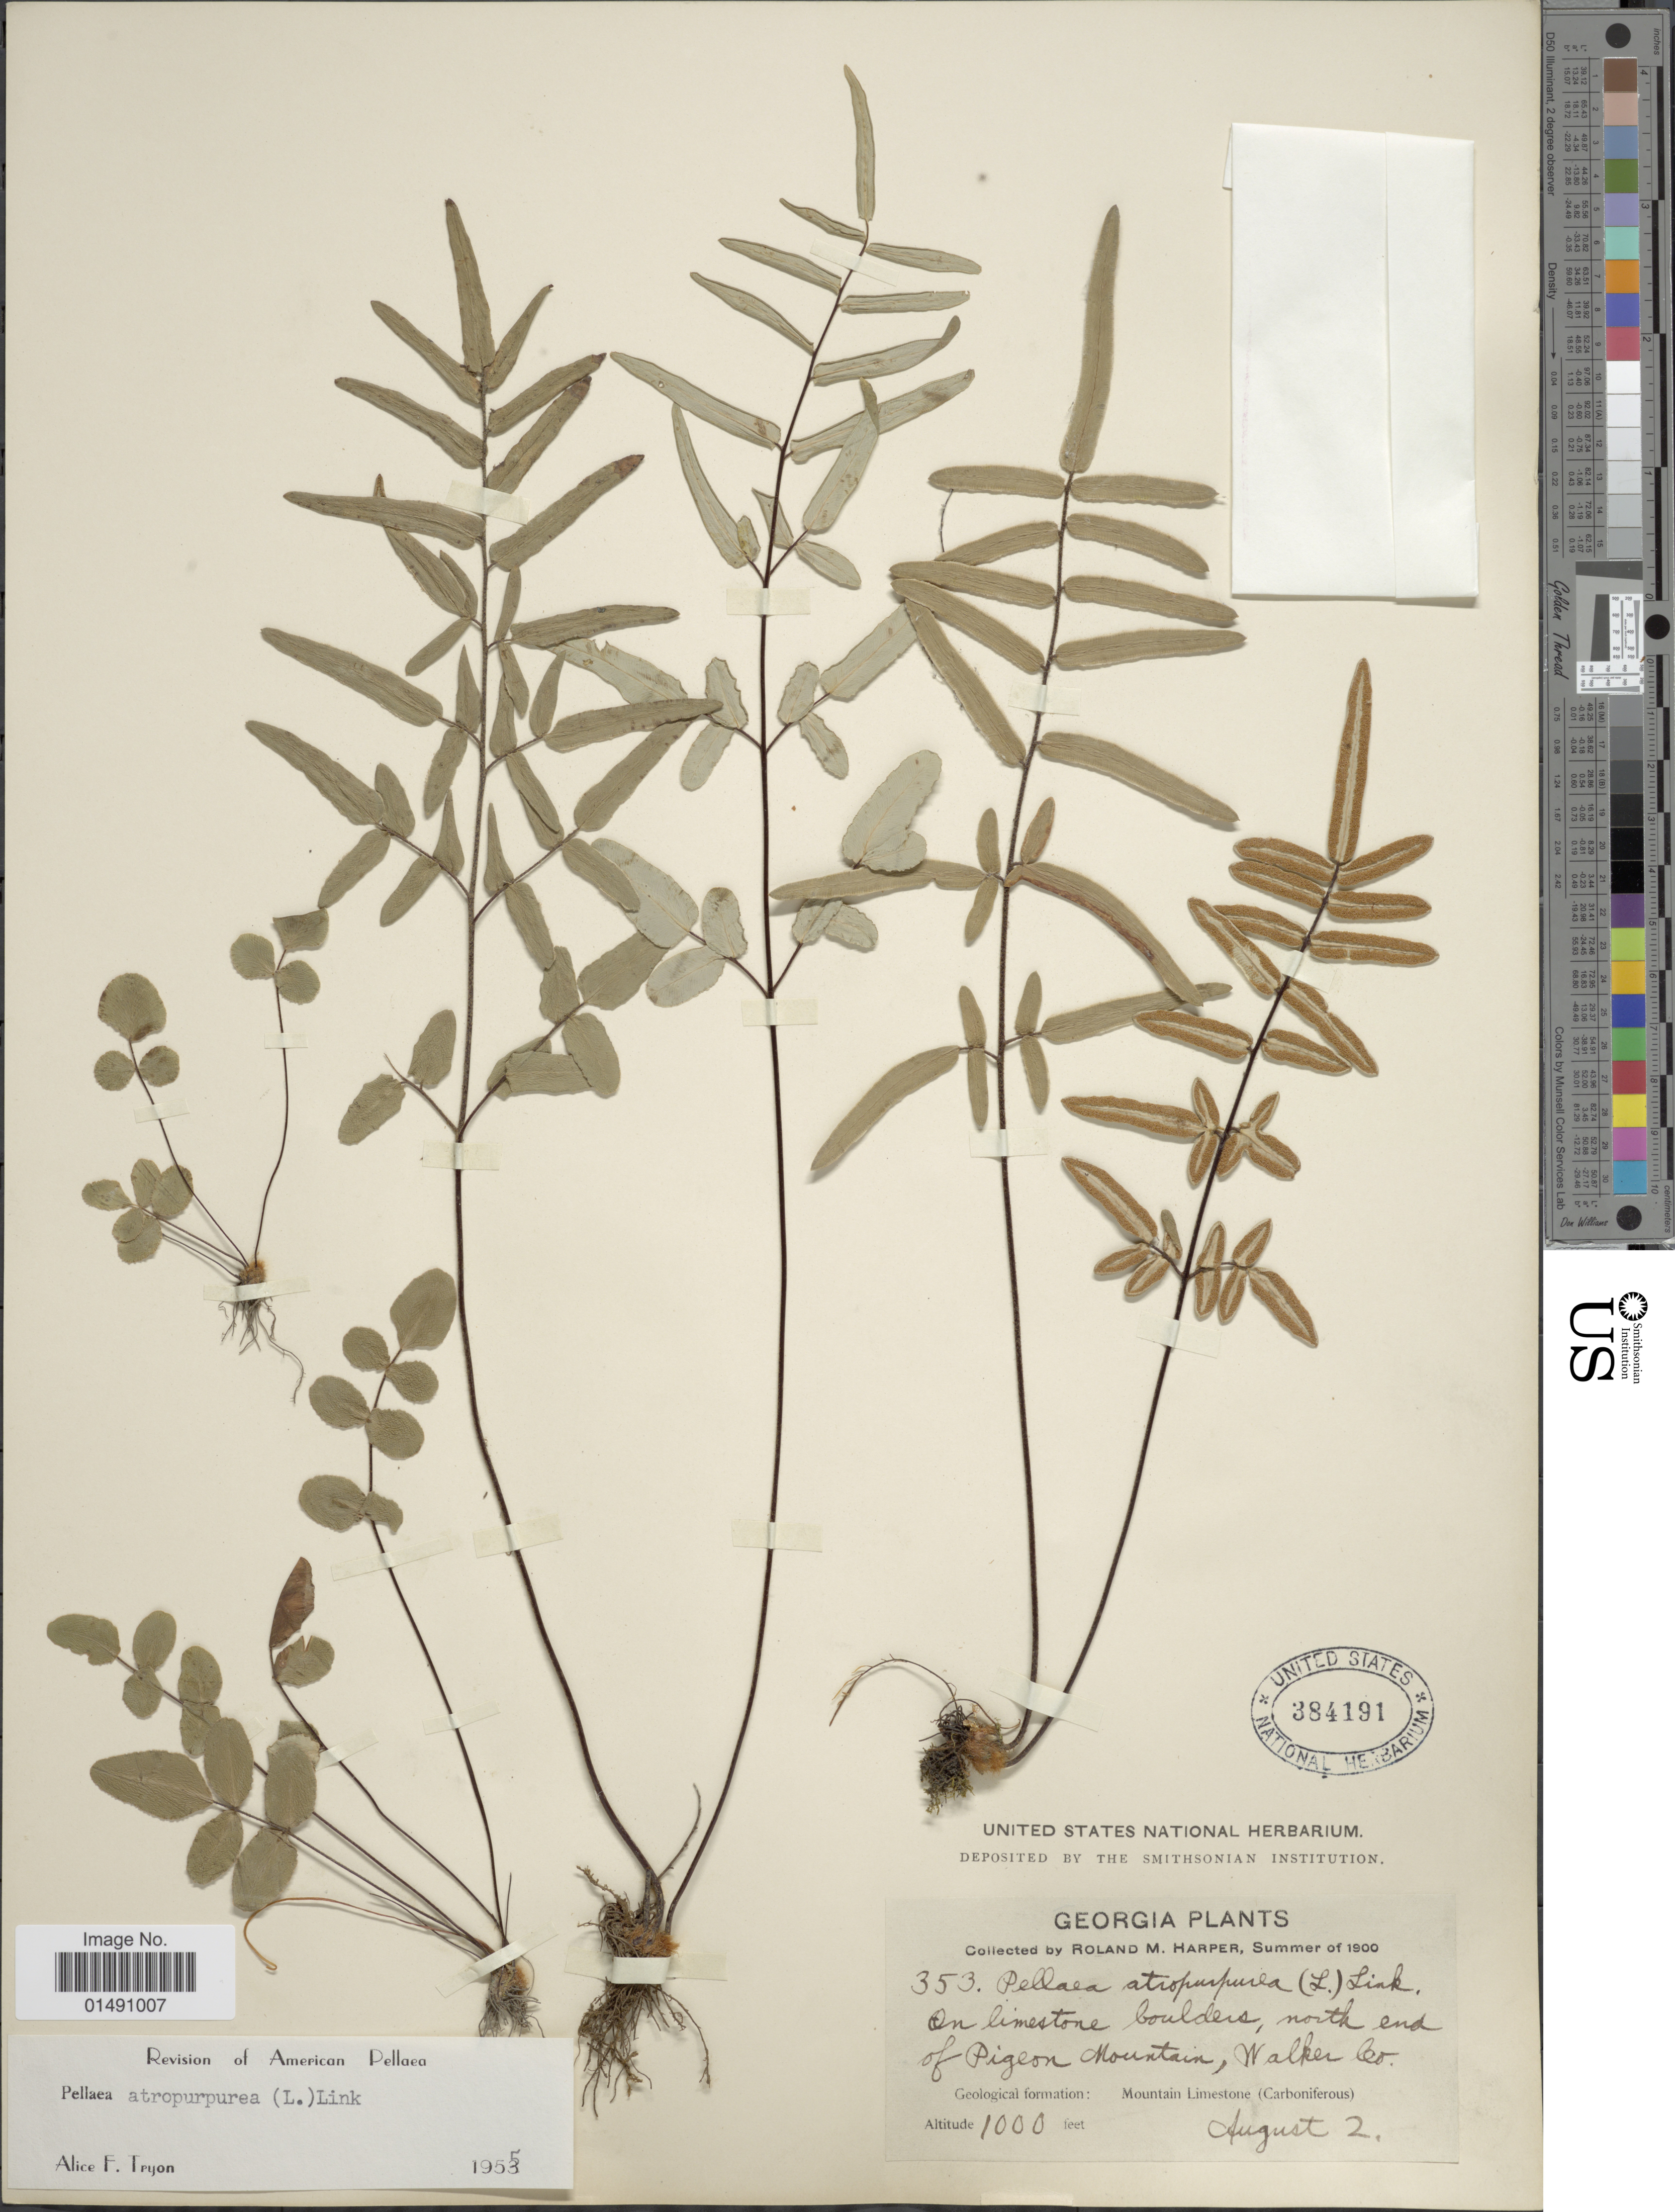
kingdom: Plantae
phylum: Tracheophyta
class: Polypodiopsida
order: Polypodiales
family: Pteridaceae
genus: Pellaea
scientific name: Pellaea atropurpurea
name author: (L.) Link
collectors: R. M. Harper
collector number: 353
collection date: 1900-08-02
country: United States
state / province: Georgia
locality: On limestone boulders, north end of Pigeon Mountain, Walker Co, Geological information: Mountain Limestone (Carboniferous)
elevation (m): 305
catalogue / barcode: US 384191